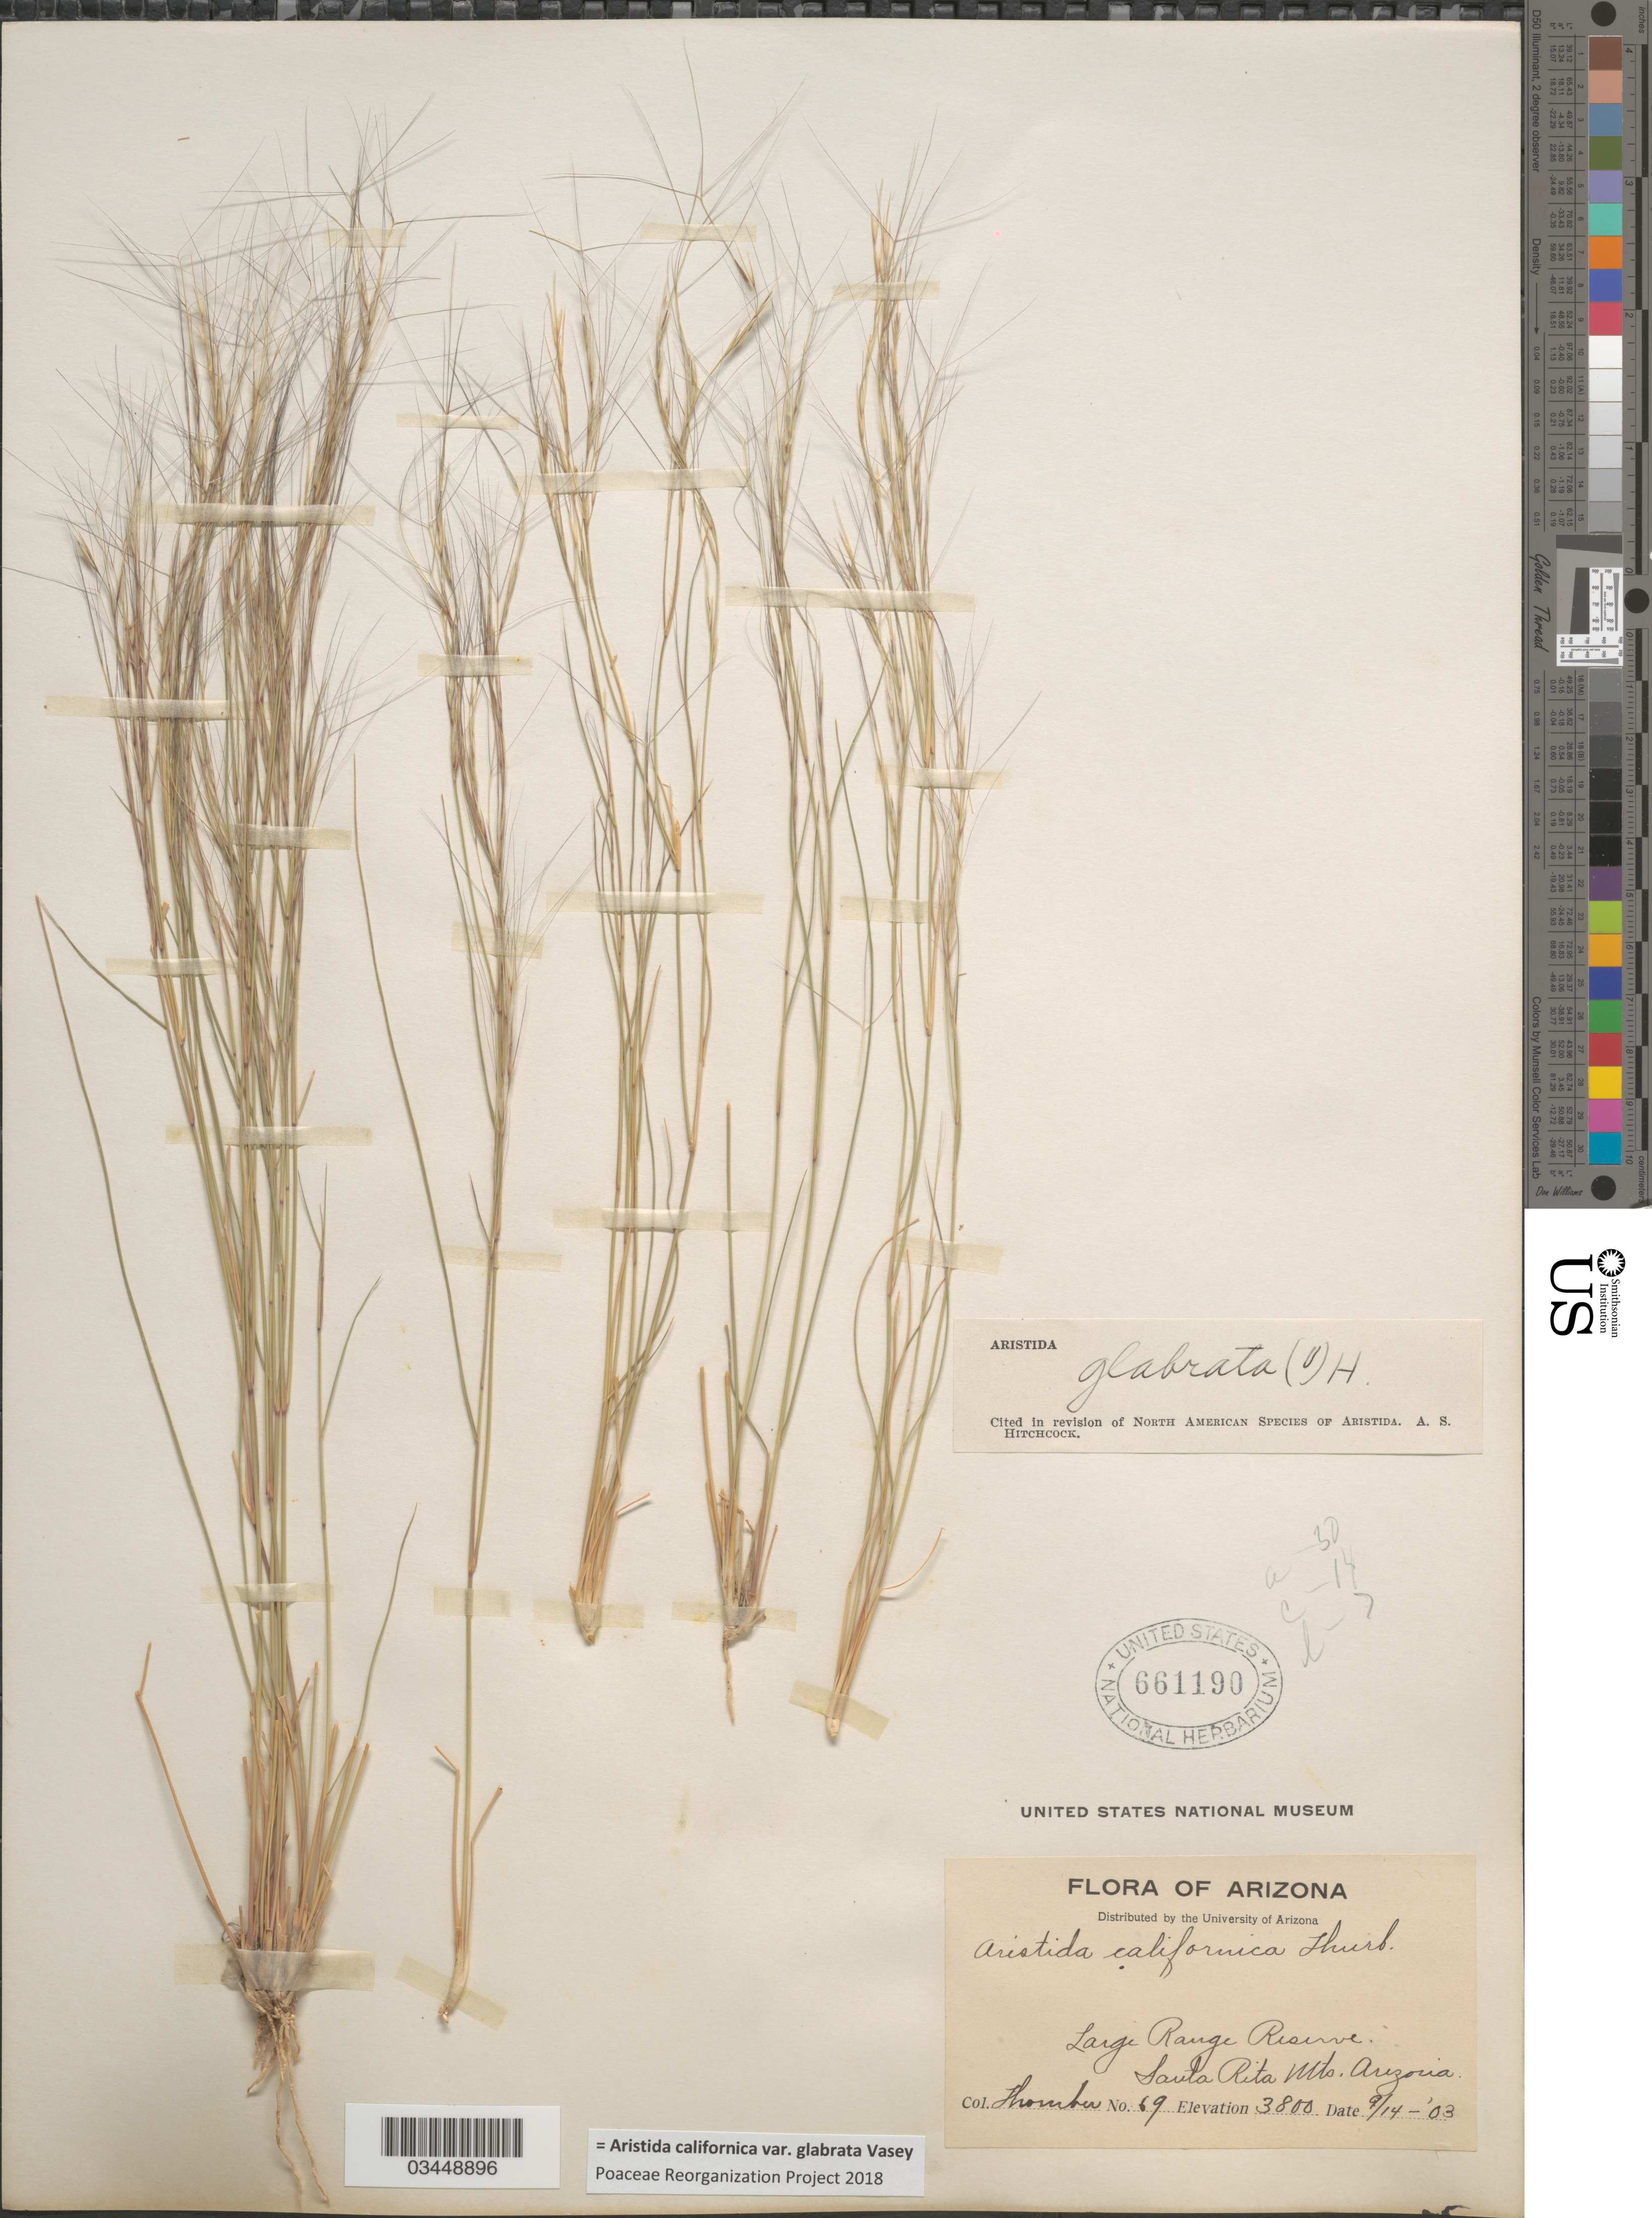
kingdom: Plantae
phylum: Tracheophyta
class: Liliopsida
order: Poales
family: Poaceae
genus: Aristida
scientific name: Aristida californica var. glabrata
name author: Vasey in Brandegee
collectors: -. Thornber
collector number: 69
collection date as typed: Transcribed d/m/y: 14/9/3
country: United States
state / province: Arizona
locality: Large Range Reserve. Santa Rita Mts.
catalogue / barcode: US 661190